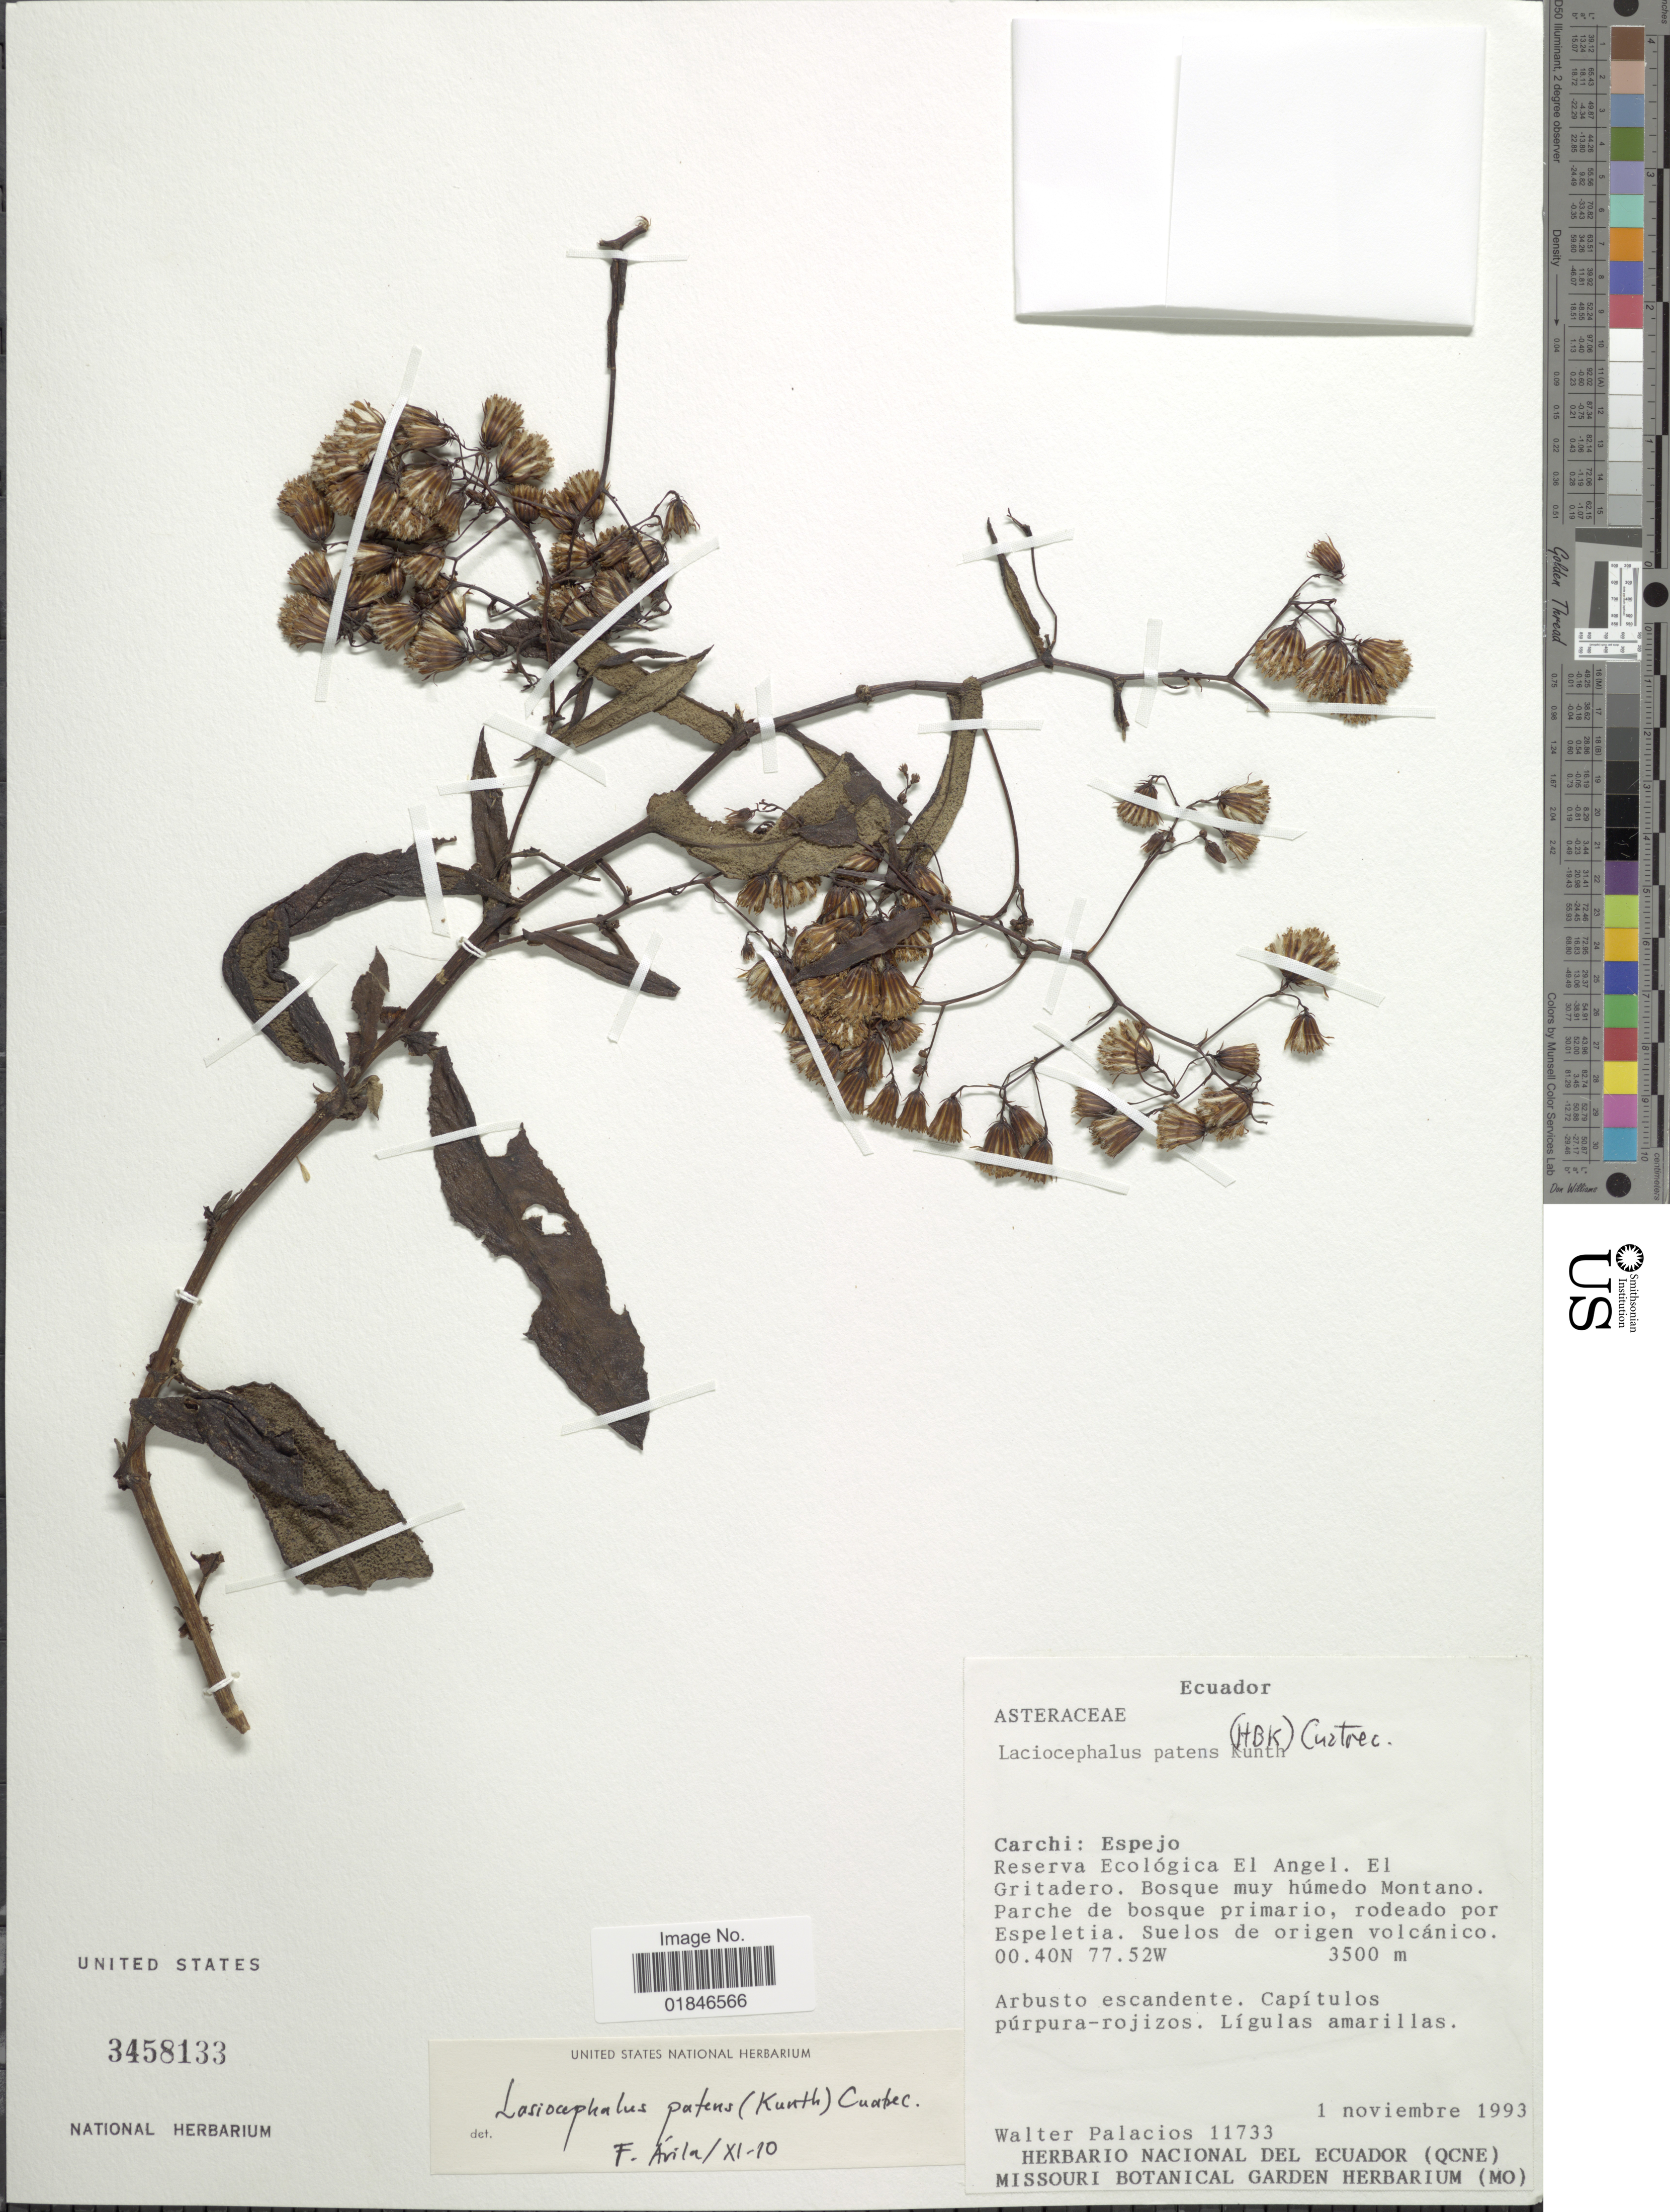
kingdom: Plantae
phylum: Tracheophyta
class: Magnoliopsida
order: Asterales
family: Asteraceae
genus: Senecio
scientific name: Senecio patens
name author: (Kunth) DC.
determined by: Salomon, Luciana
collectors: W. Palacios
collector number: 11733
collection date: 1993-11-01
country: Ecuador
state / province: Carchi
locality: Carchi: Espejo. Reserva Ecologica El Angel. El Gritadero. Bosque muy humedo Montano. Parche de bosque primario, rodeado por Espeletia. Suelos de origen volcanico.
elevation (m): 3500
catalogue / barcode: US 3458133